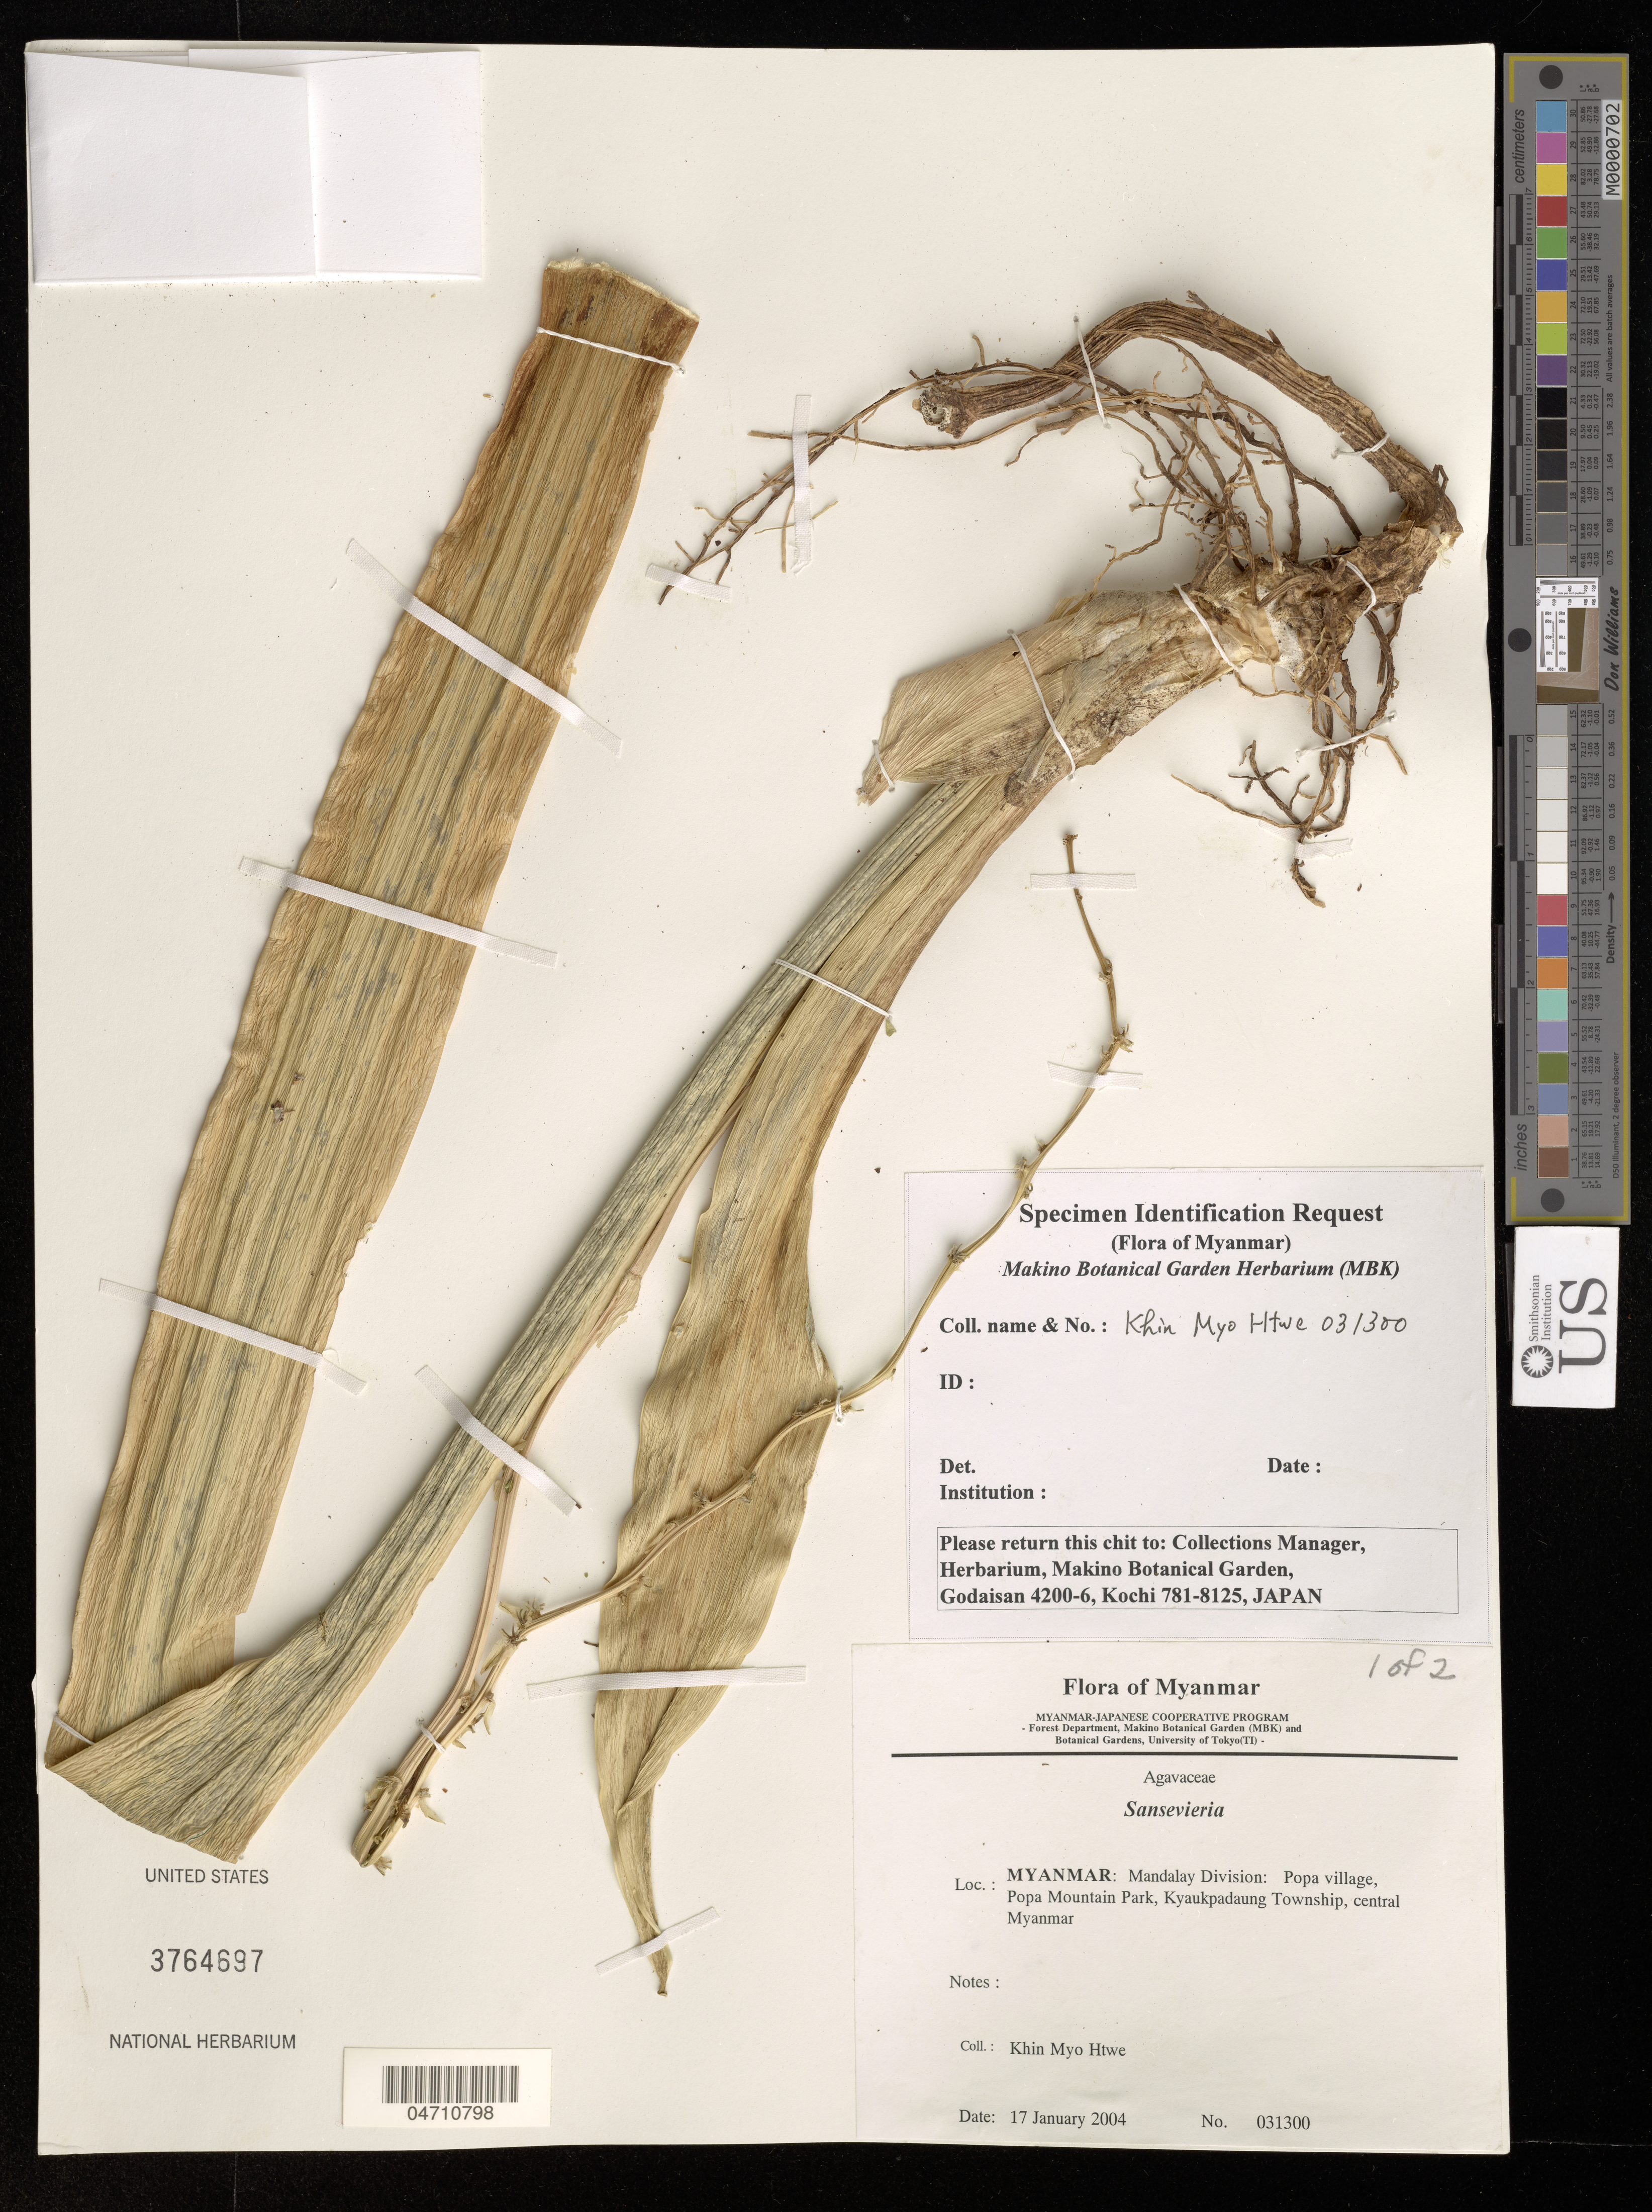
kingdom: Plantae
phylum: Tracheophyta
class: Liliopsida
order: Asparagales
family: Asparagaceae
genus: Sansevieria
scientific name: Sansevieria sp.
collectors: K. Htwe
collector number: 031300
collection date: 2004-01-17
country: Myanmar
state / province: Mandalay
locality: Mandalay Division: Popa village, Popa Mountain Park, Kyaukpadaung Township, central Myanmar.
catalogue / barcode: US 3764697